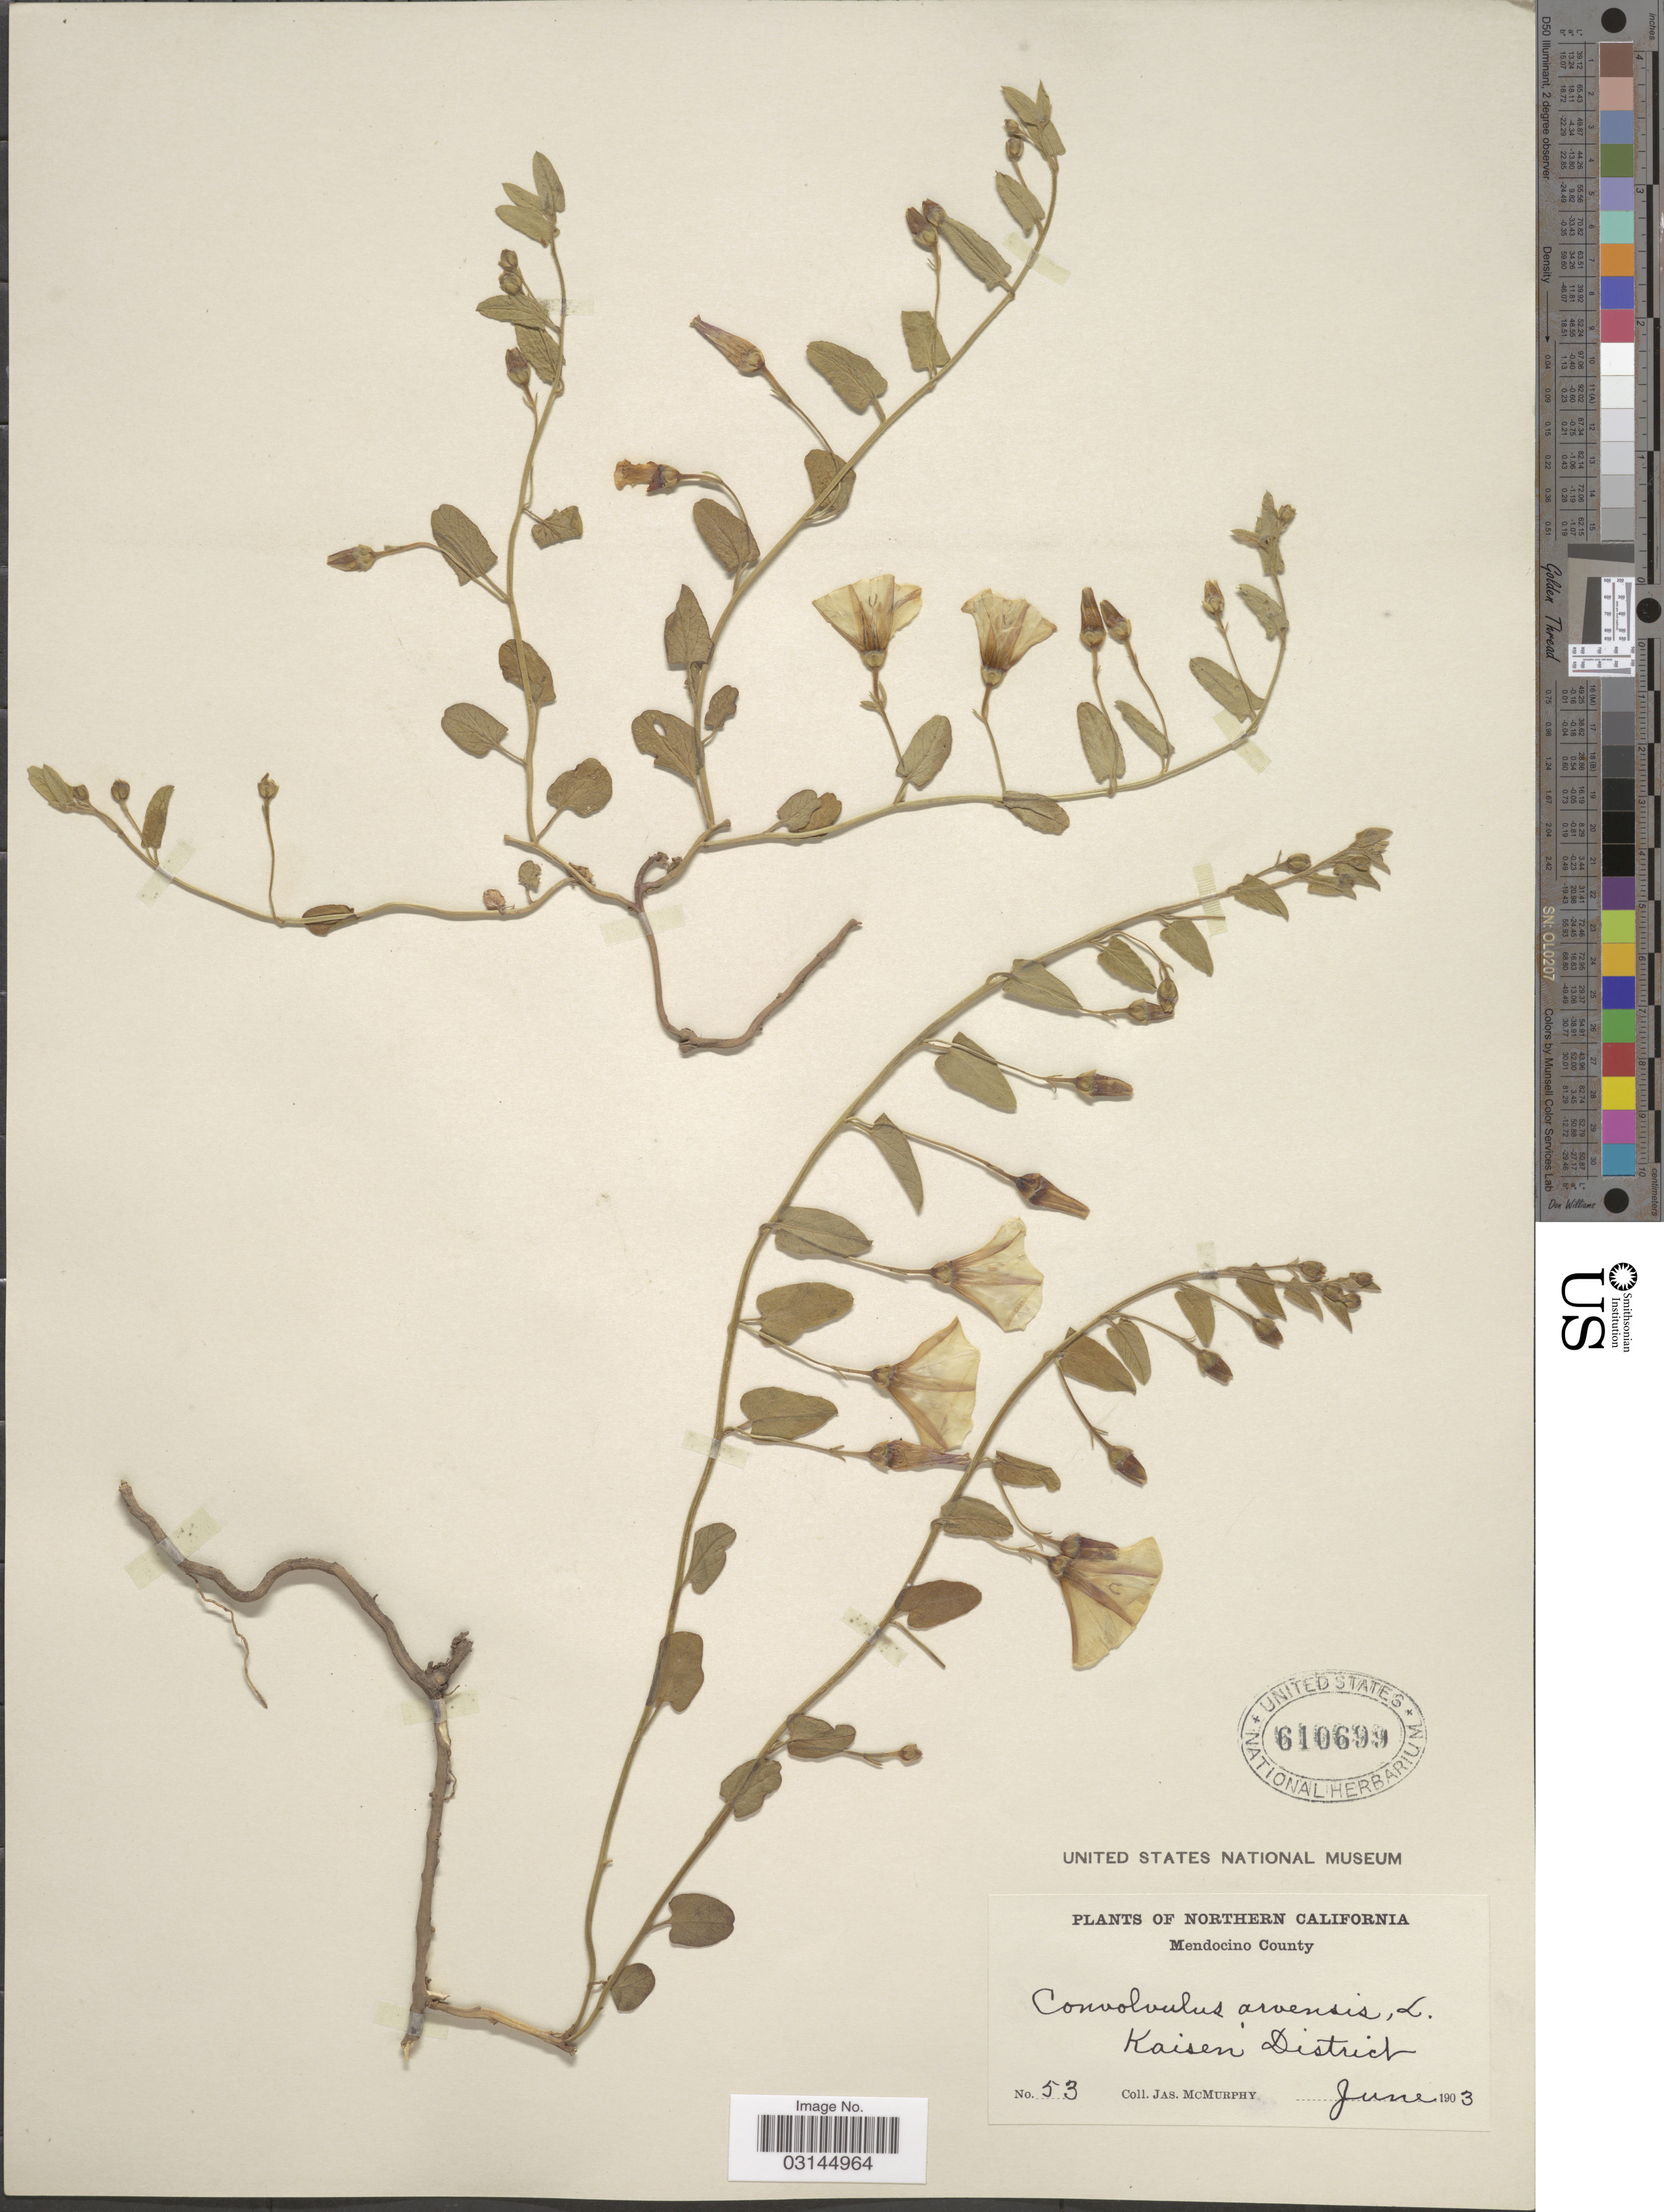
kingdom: Plantae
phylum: Tracheophyta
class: Magnoliopsida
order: Solanales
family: Convolvulaceae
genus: Convolvulus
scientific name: Convolvulus arvensis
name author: L.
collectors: J. McMurphy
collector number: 53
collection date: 1903-06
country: United States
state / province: California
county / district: Mendocino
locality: Northern California. Mendocino County. Kaisen District.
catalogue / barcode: US 610699